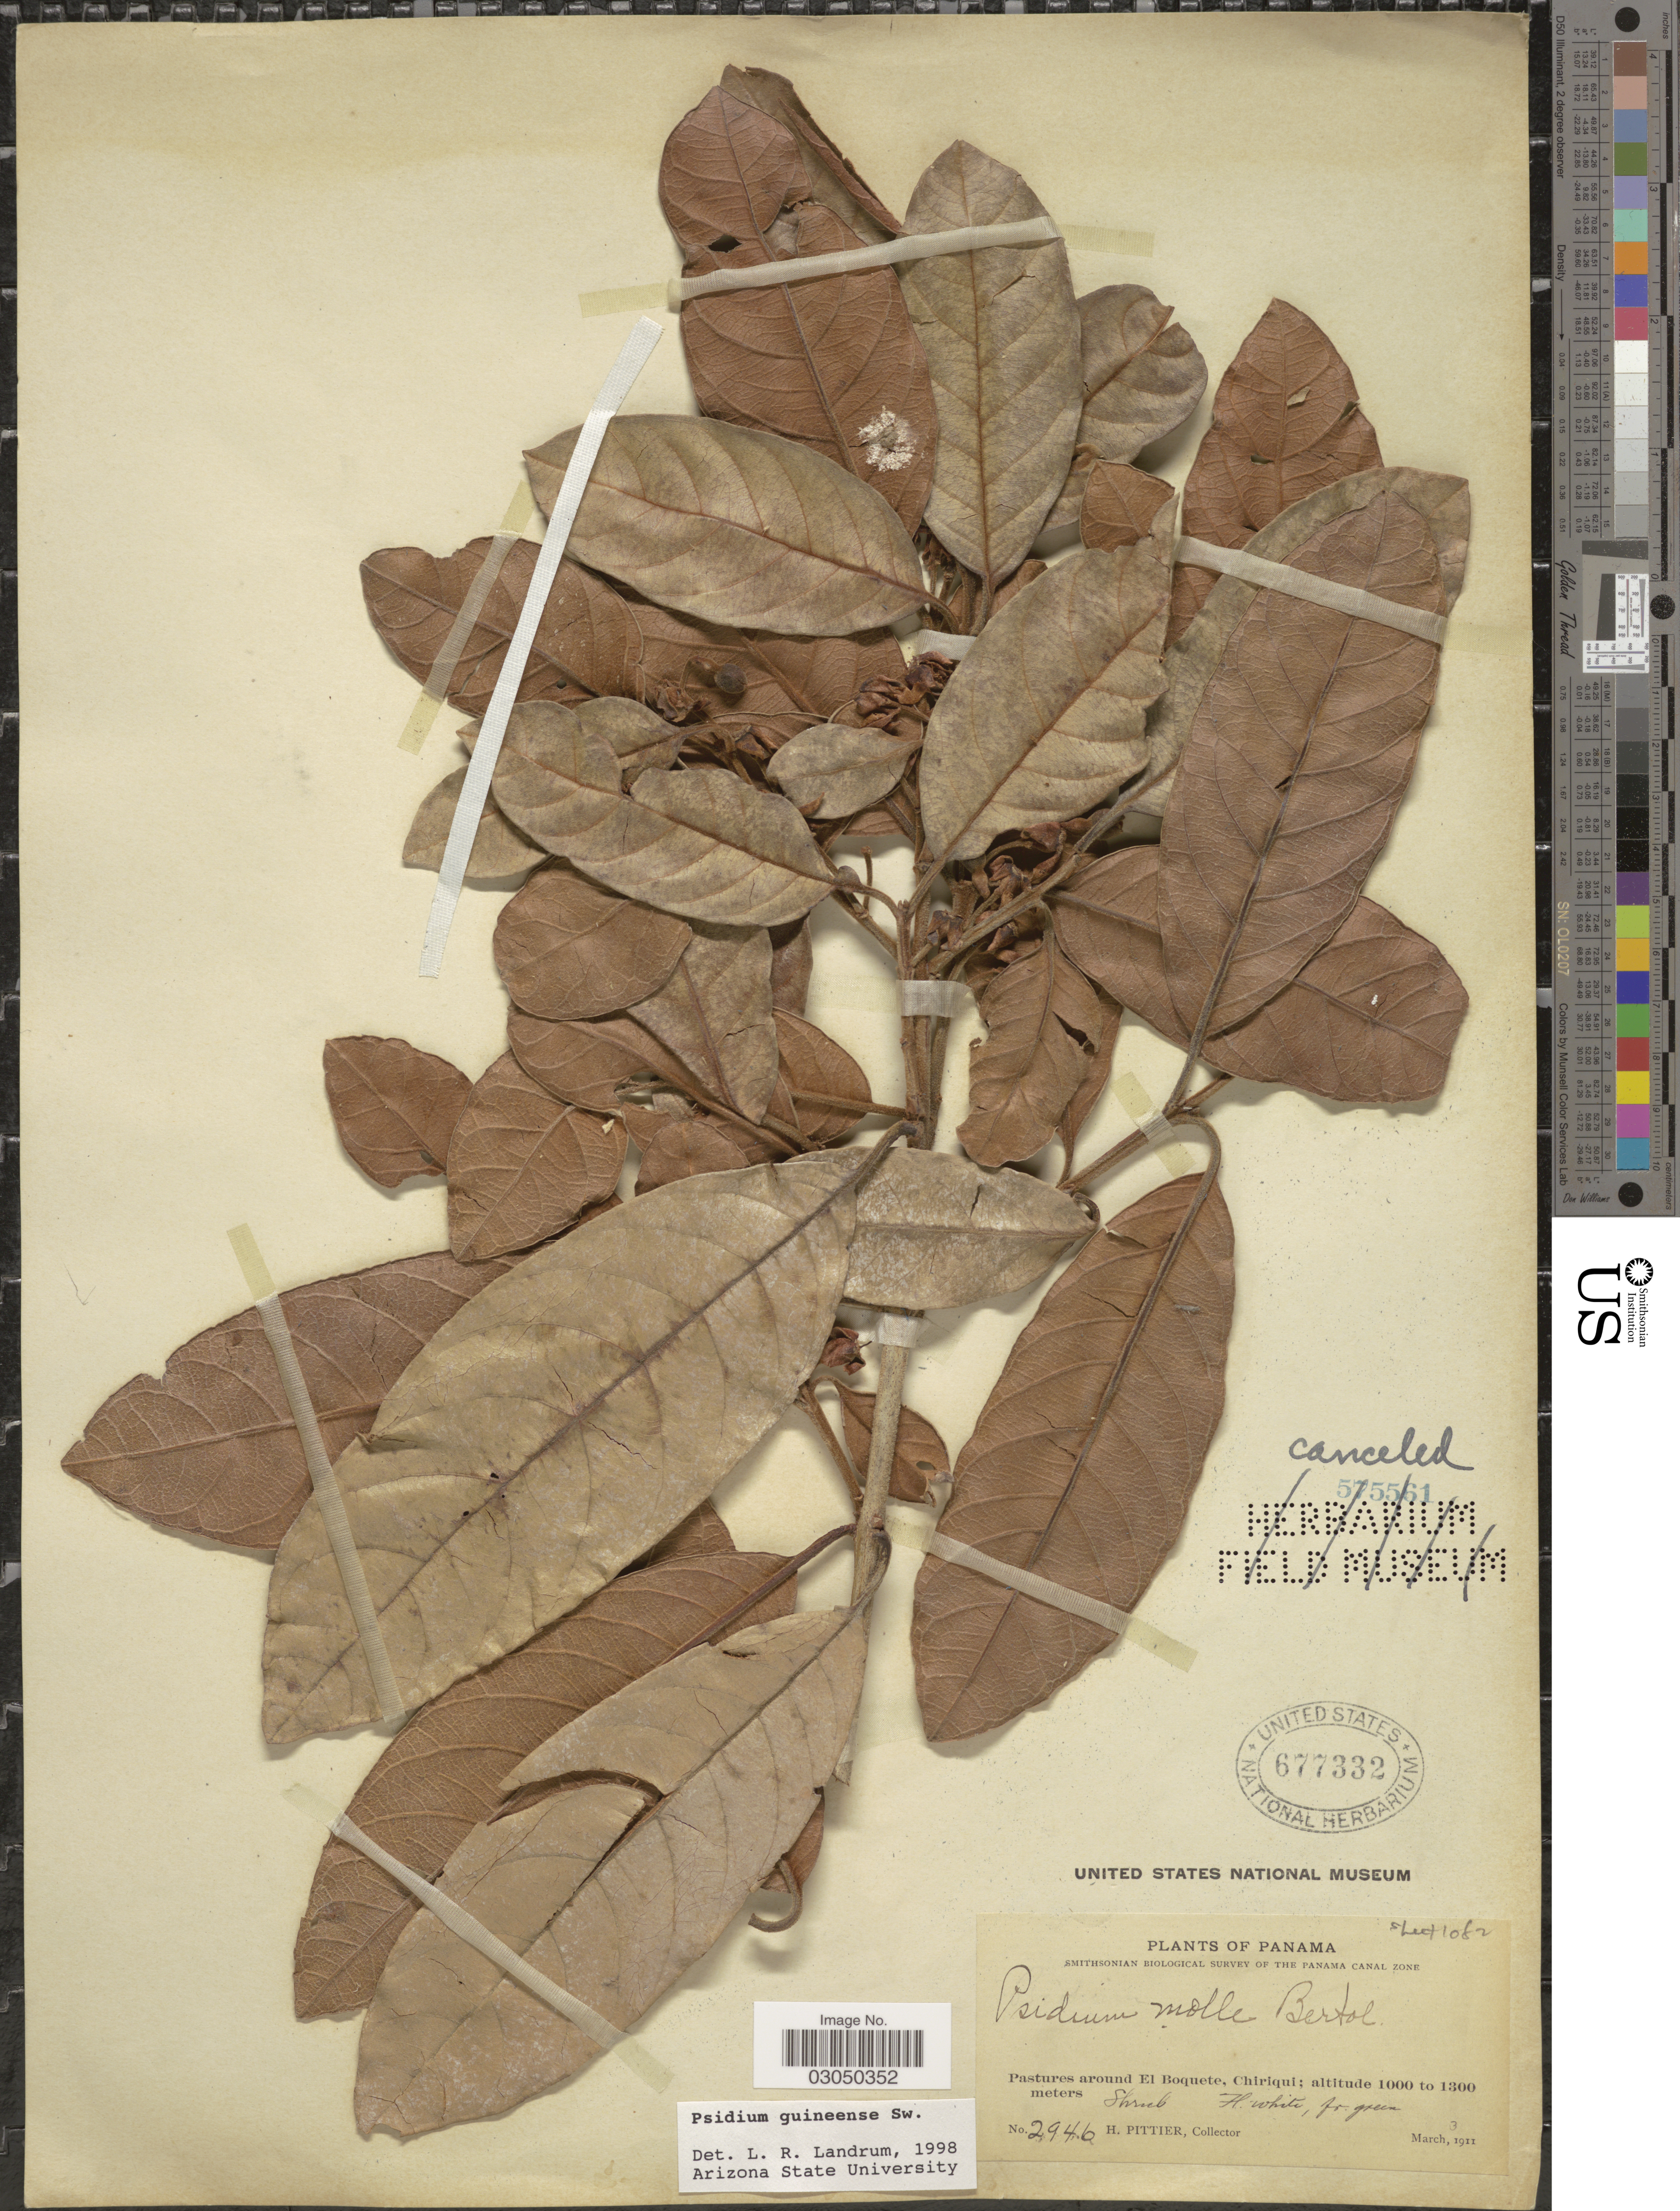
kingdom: Plantae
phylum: Tracheophyta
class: Magnoliopsida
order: Myrtales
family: Myrtaceae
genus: Psidium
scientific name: Psidium guineense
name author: Sw.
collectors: H. F. Pittier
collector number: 2946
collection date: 1911-03-03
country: Panama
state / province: Chiriqui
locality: Pastures around El Boquete, Chiriqui.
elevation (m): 1000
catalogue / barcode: US 677332